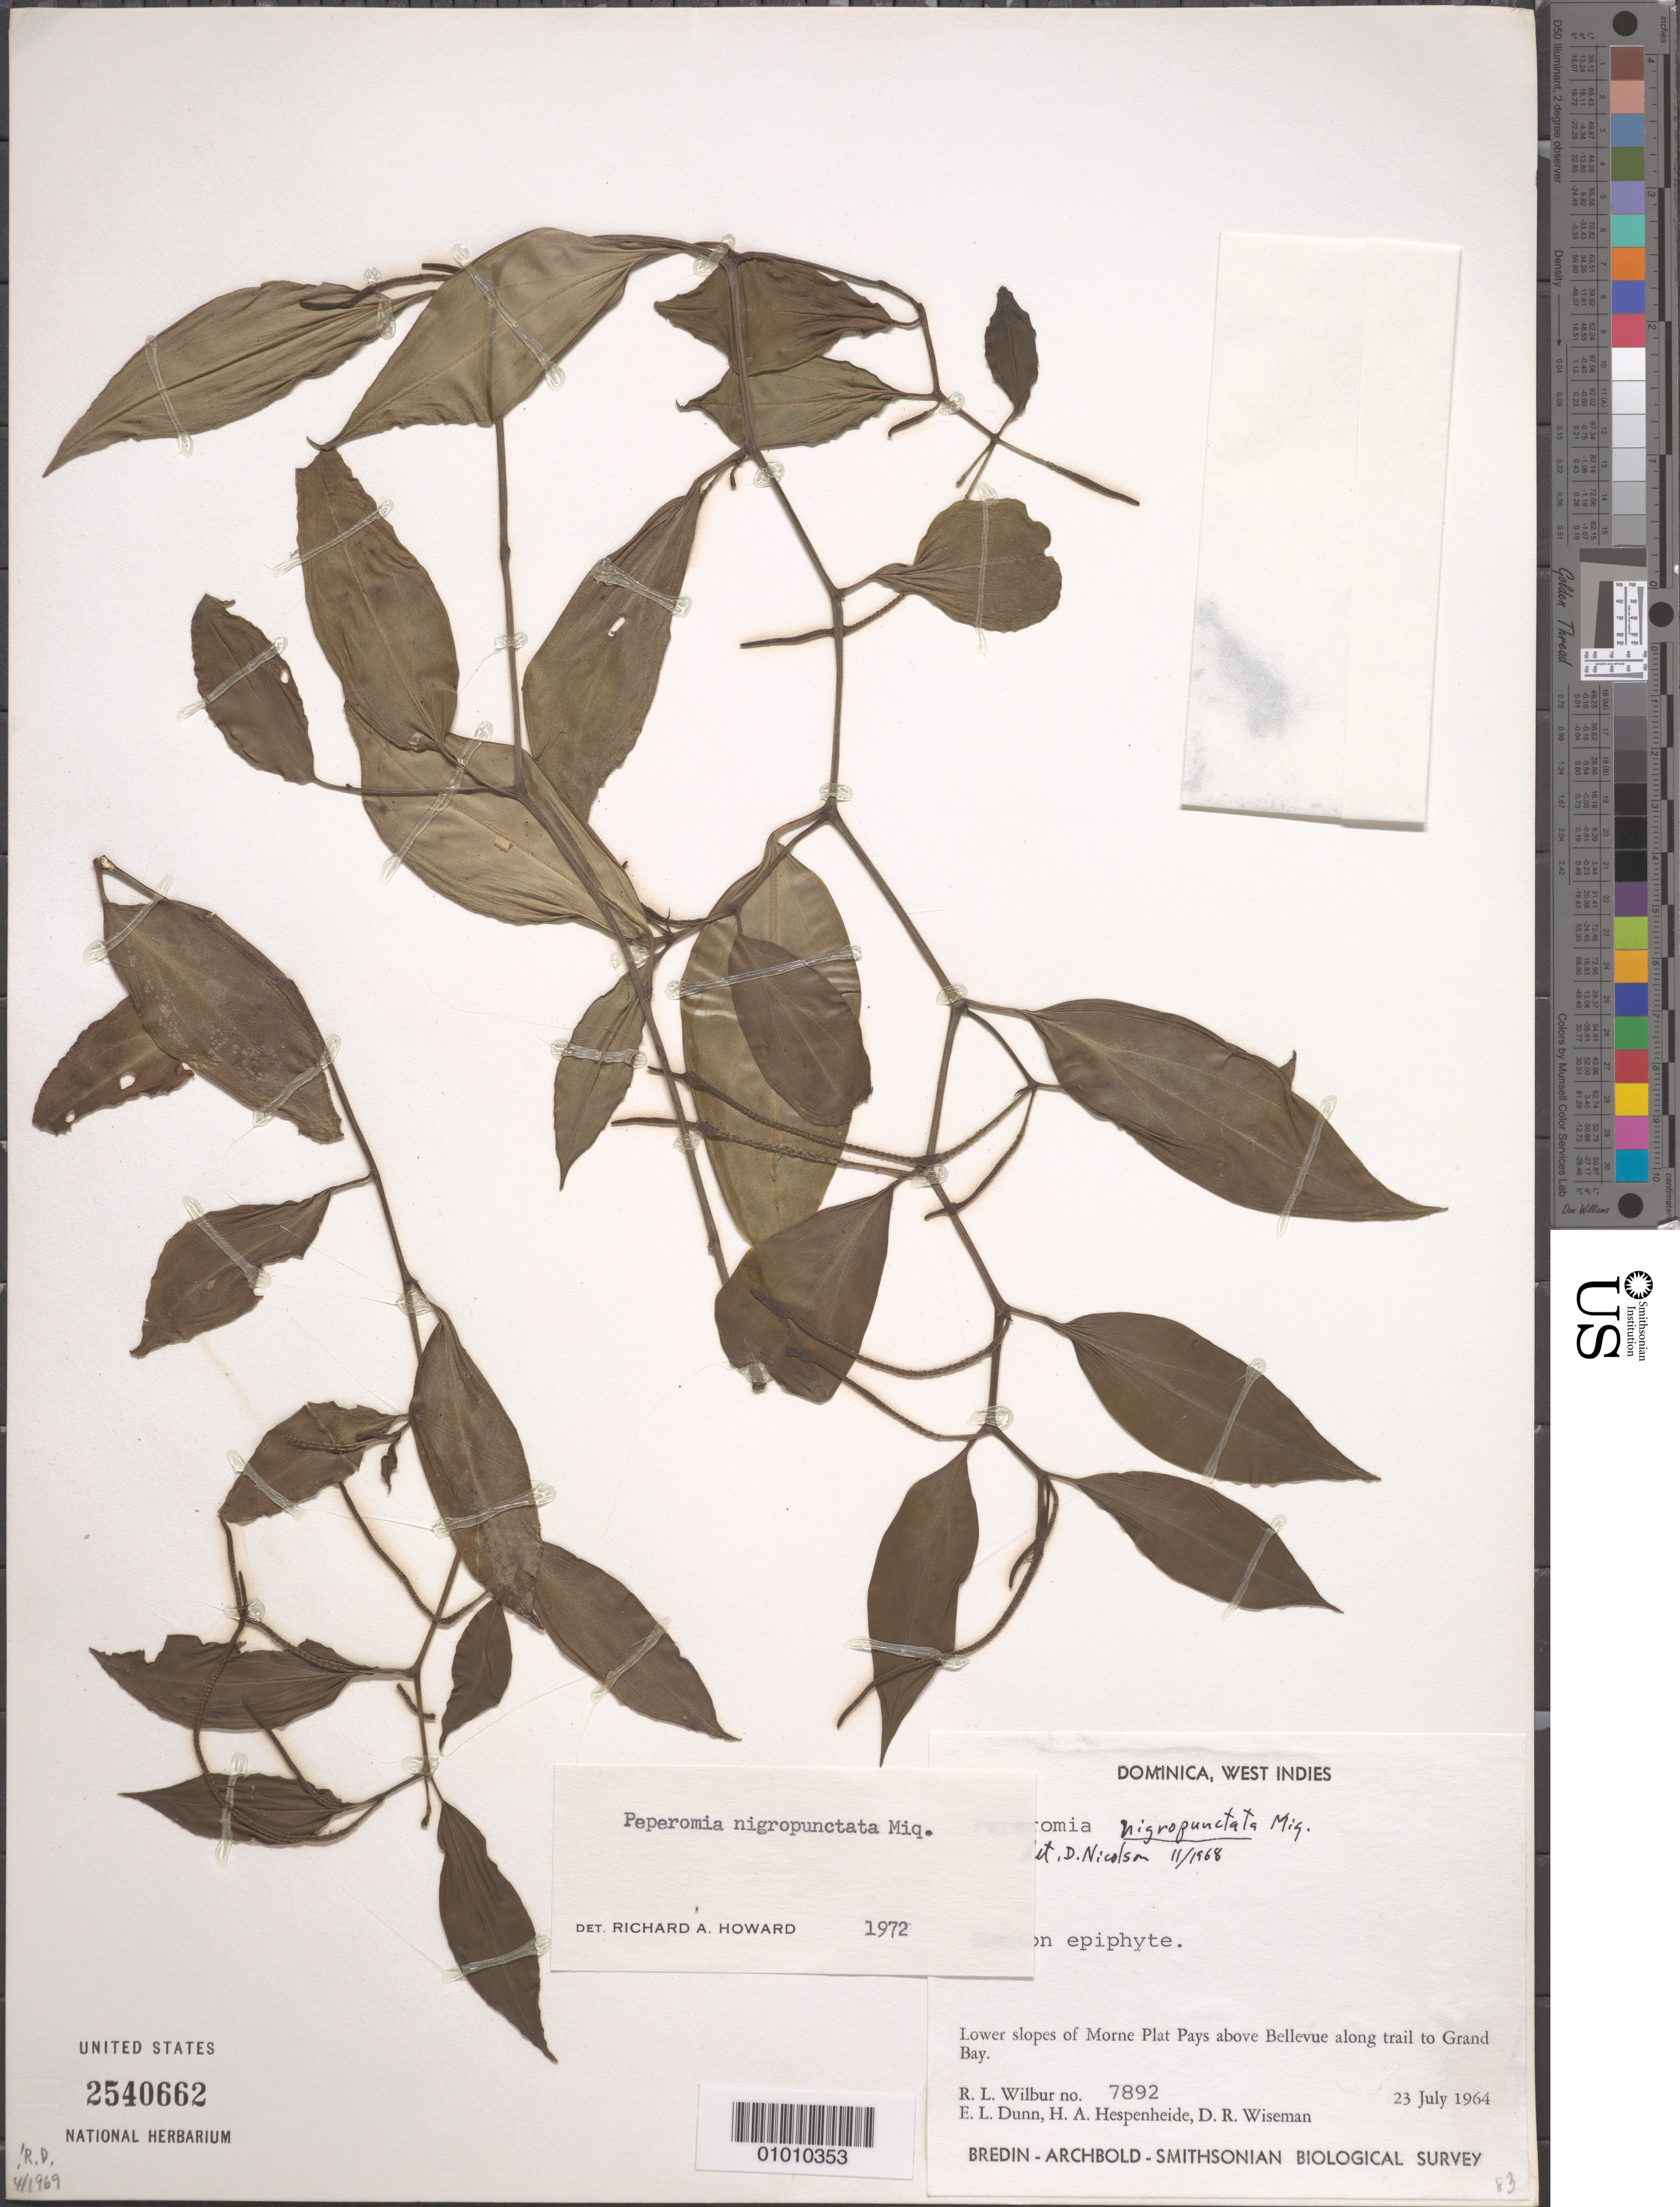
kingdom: Plantae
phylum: Tracheophyta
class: Magnoliopsida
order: Piperales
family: Piperaceae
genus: Peperomia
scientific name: Peperomia nigropunctata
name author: Miq.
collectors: R. L. Wilbur, E. Dunn & D. R. Wiseman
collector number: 7892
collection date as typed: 23 Jul 1964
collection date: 1964-07-23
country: Dominica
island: Dominica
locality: Lower slopes of Morne Plat Pays above Bellevue along trail to Grand Bay.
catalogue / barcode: US 2540662